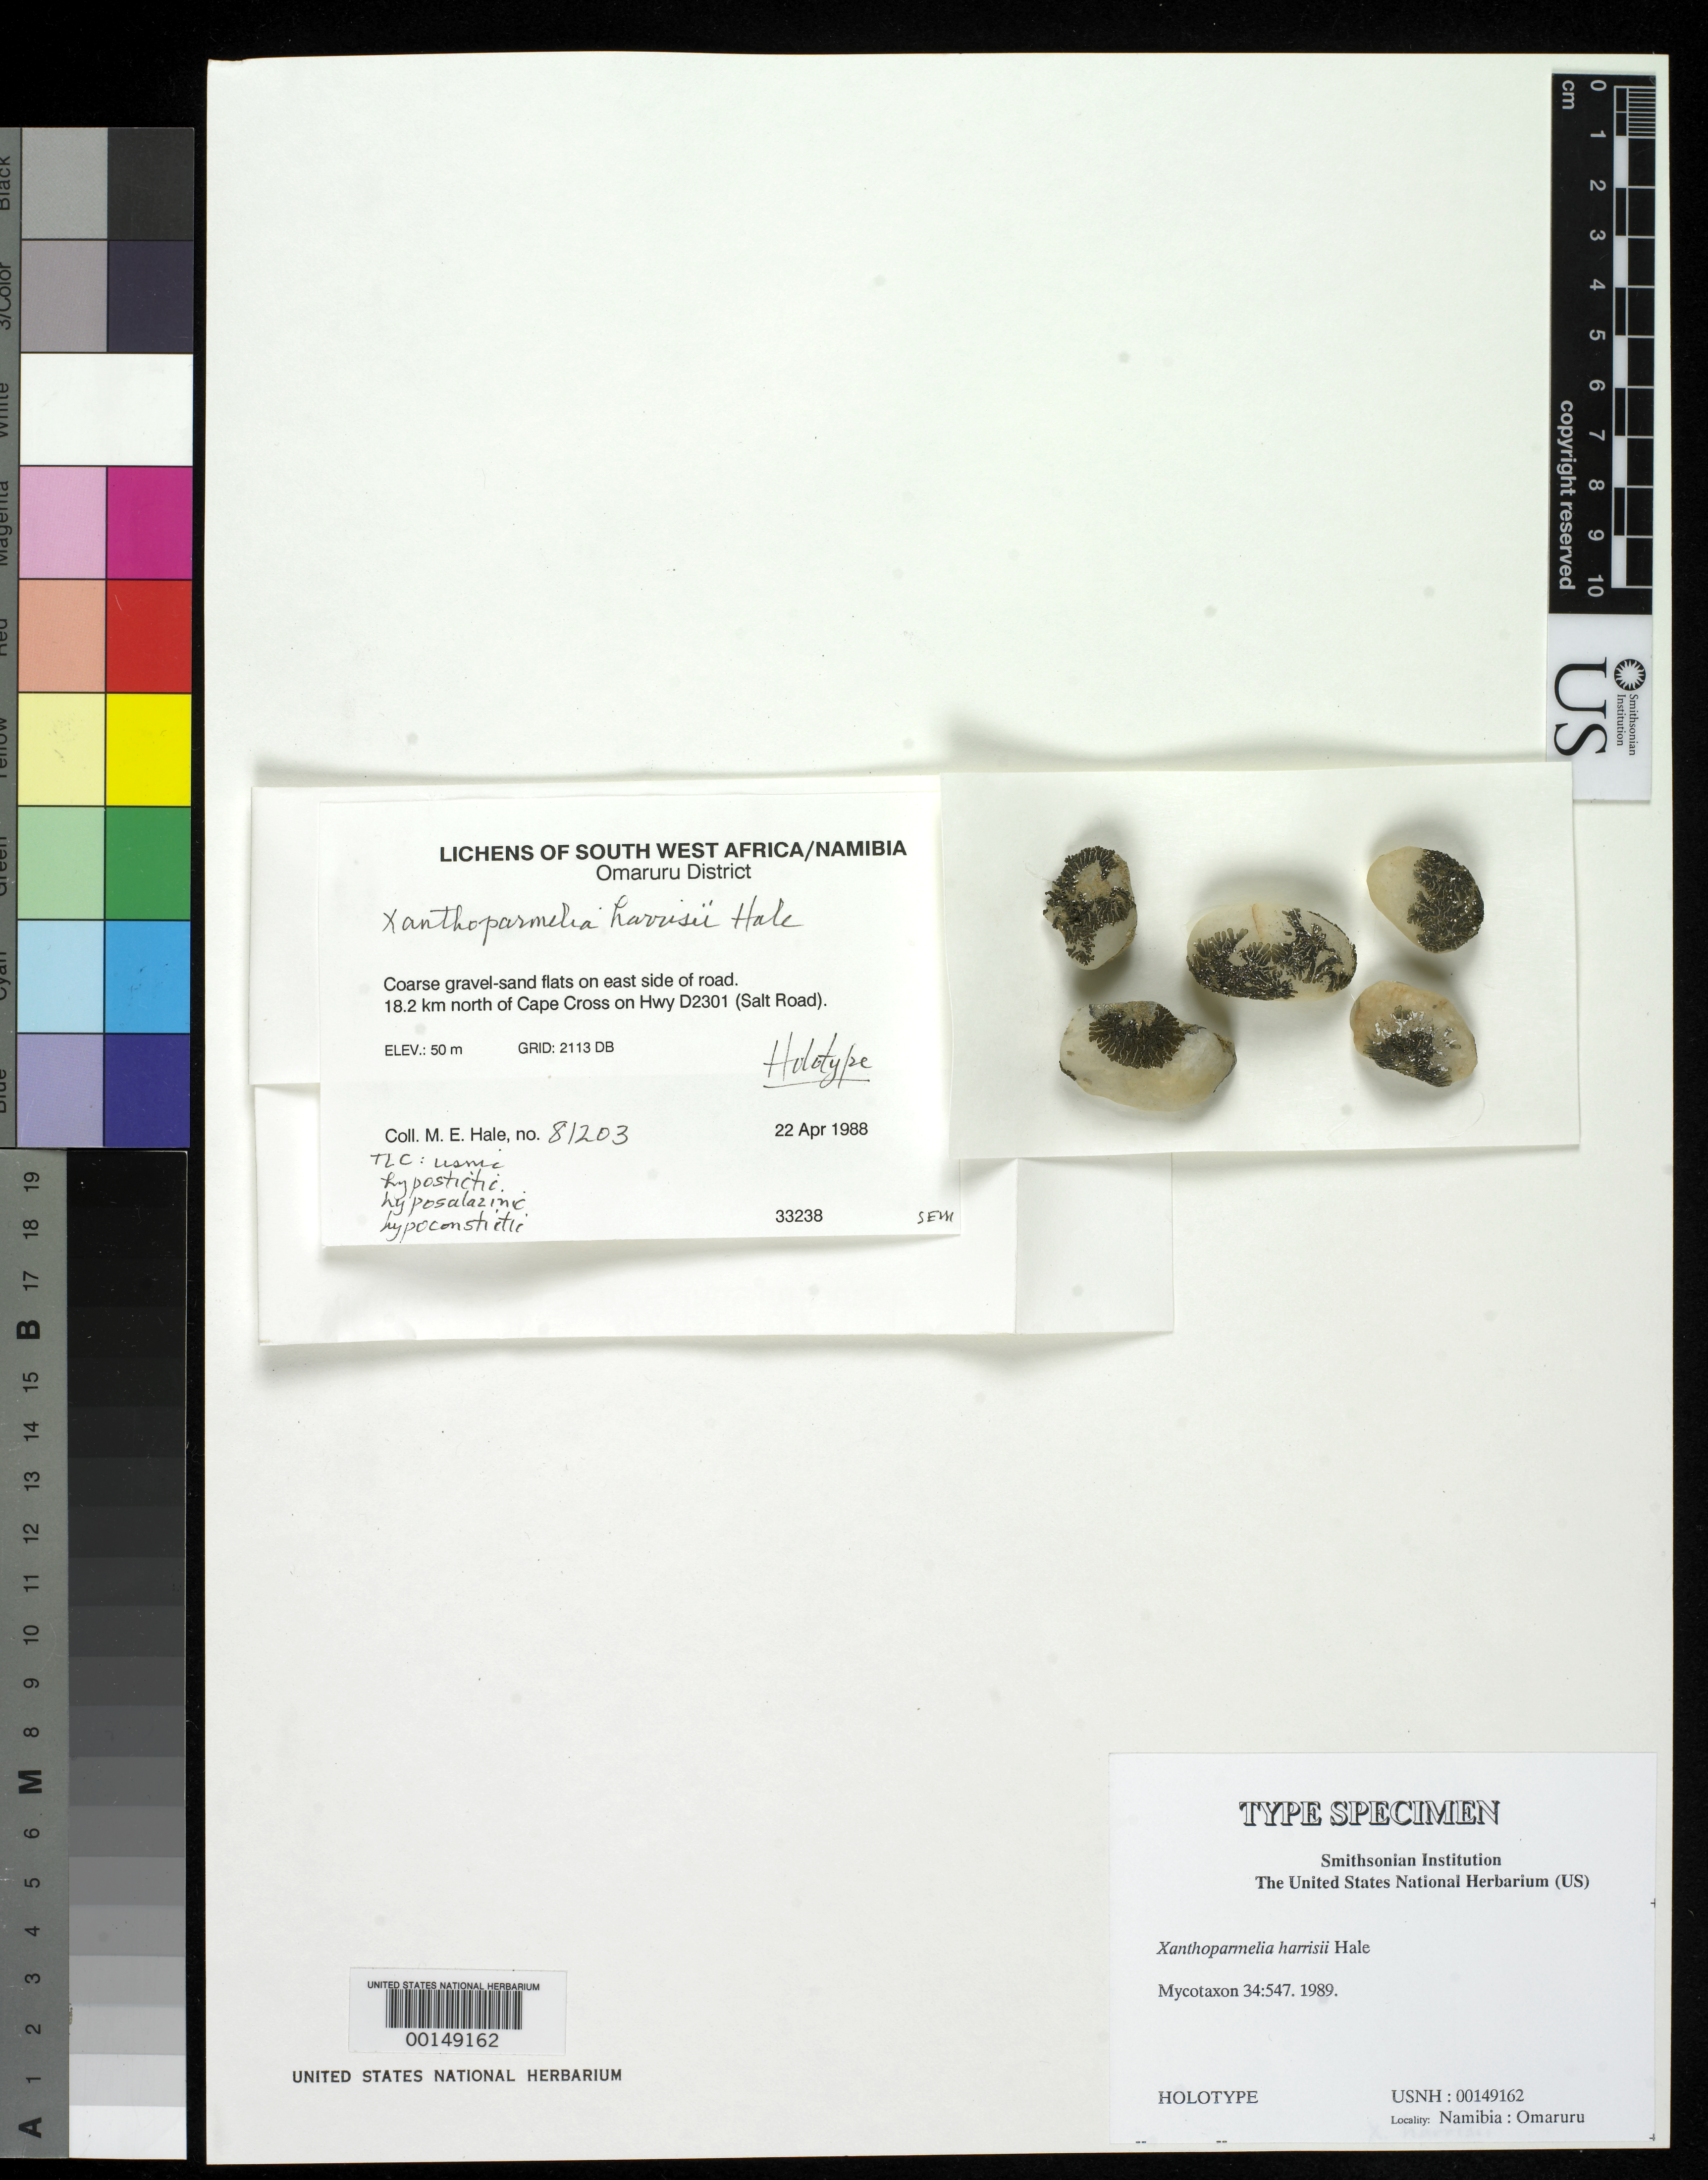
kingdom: Fungi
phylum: Ascomycota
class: Lecanoromycetes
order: Lecanorales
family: Parmeliaceae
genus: Xanthoparmelia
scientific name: Xanthoparmelia harrisii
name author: Hale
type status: Holotype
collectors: M. Hale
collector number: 81203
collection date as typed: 22 Apr 1988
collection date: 1988-04-22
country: Namibia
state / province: Erongo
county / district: Omaruru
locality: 18.2 km N of Cape Cross on Hwy D2301, salt road [Salt Road?], Grid 2113 DB, coarse gravel-sand flat on E side of road.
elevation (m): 50